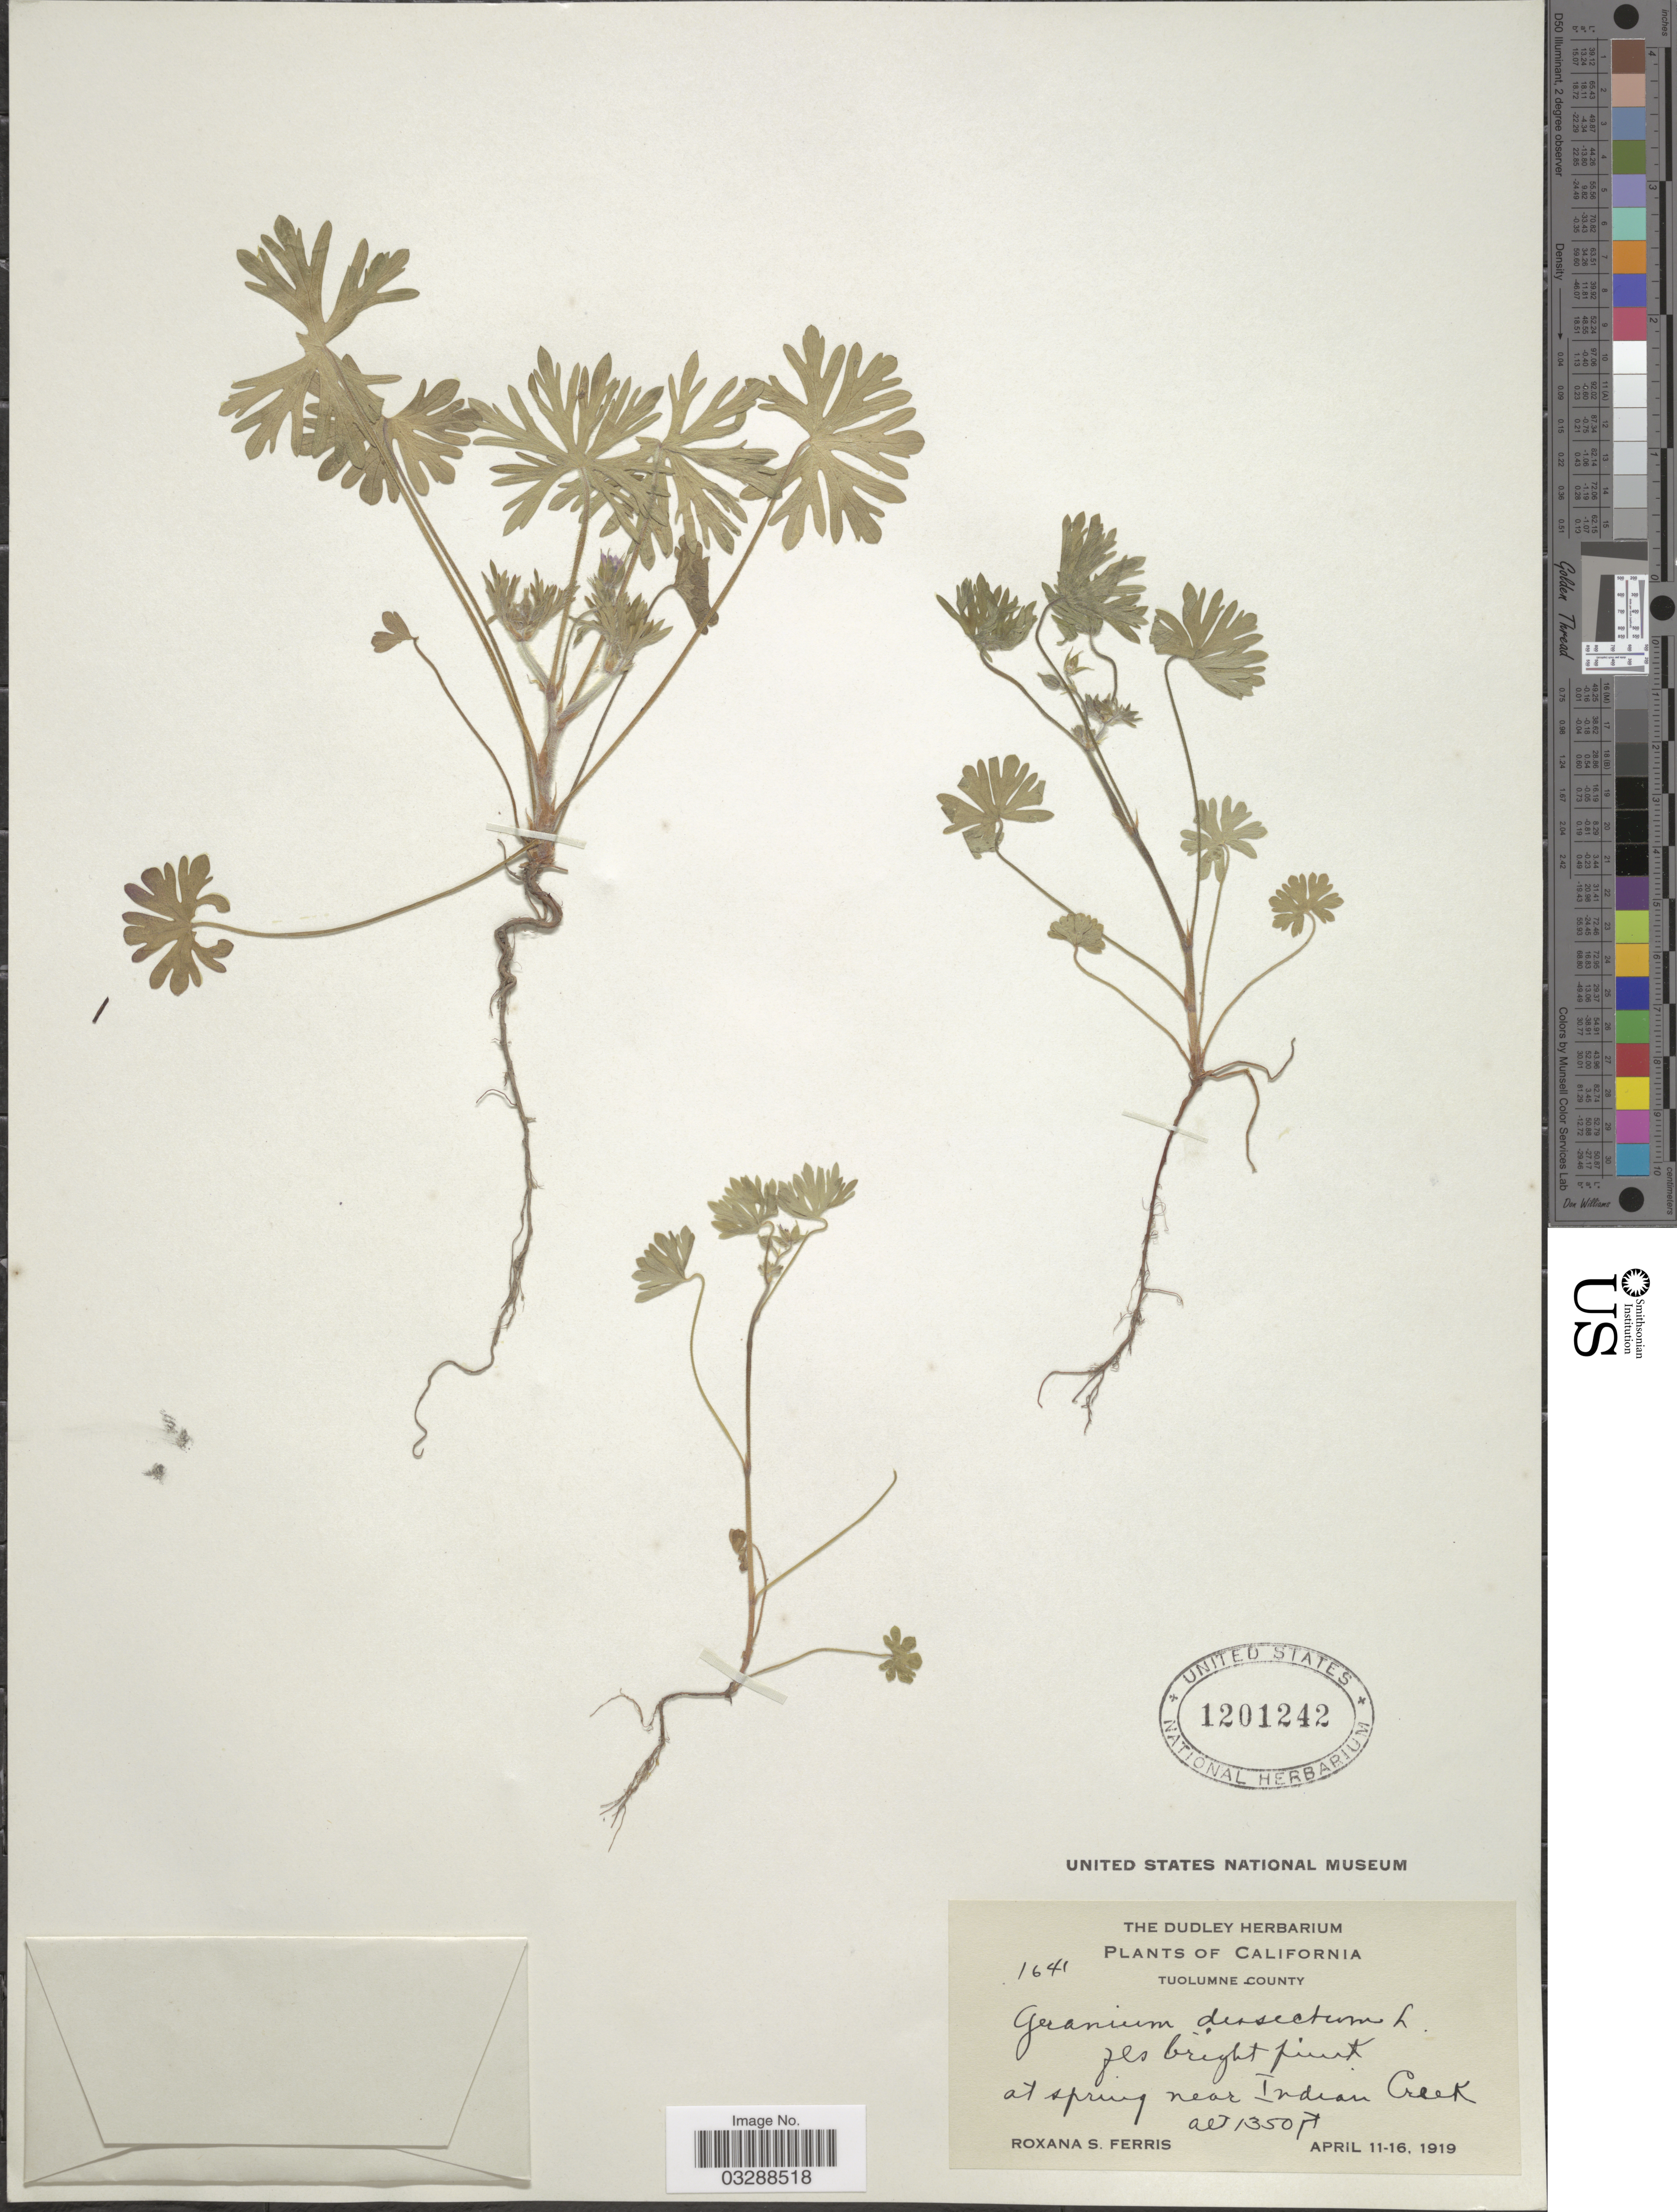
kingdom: Plantae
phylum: Tracheophyta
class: Magnoliopsida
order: Geraniales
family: Geraniaceae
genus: Geranium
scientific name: Geranium dissectum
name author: L.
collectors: R. S. Ferris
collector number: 1641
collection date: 1919-04-11/1919-04-16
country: United States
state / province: California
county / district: Tuolumne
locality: Tuolumne County, at spring near Indian Creek.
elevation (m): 411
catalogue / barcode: US 1201242